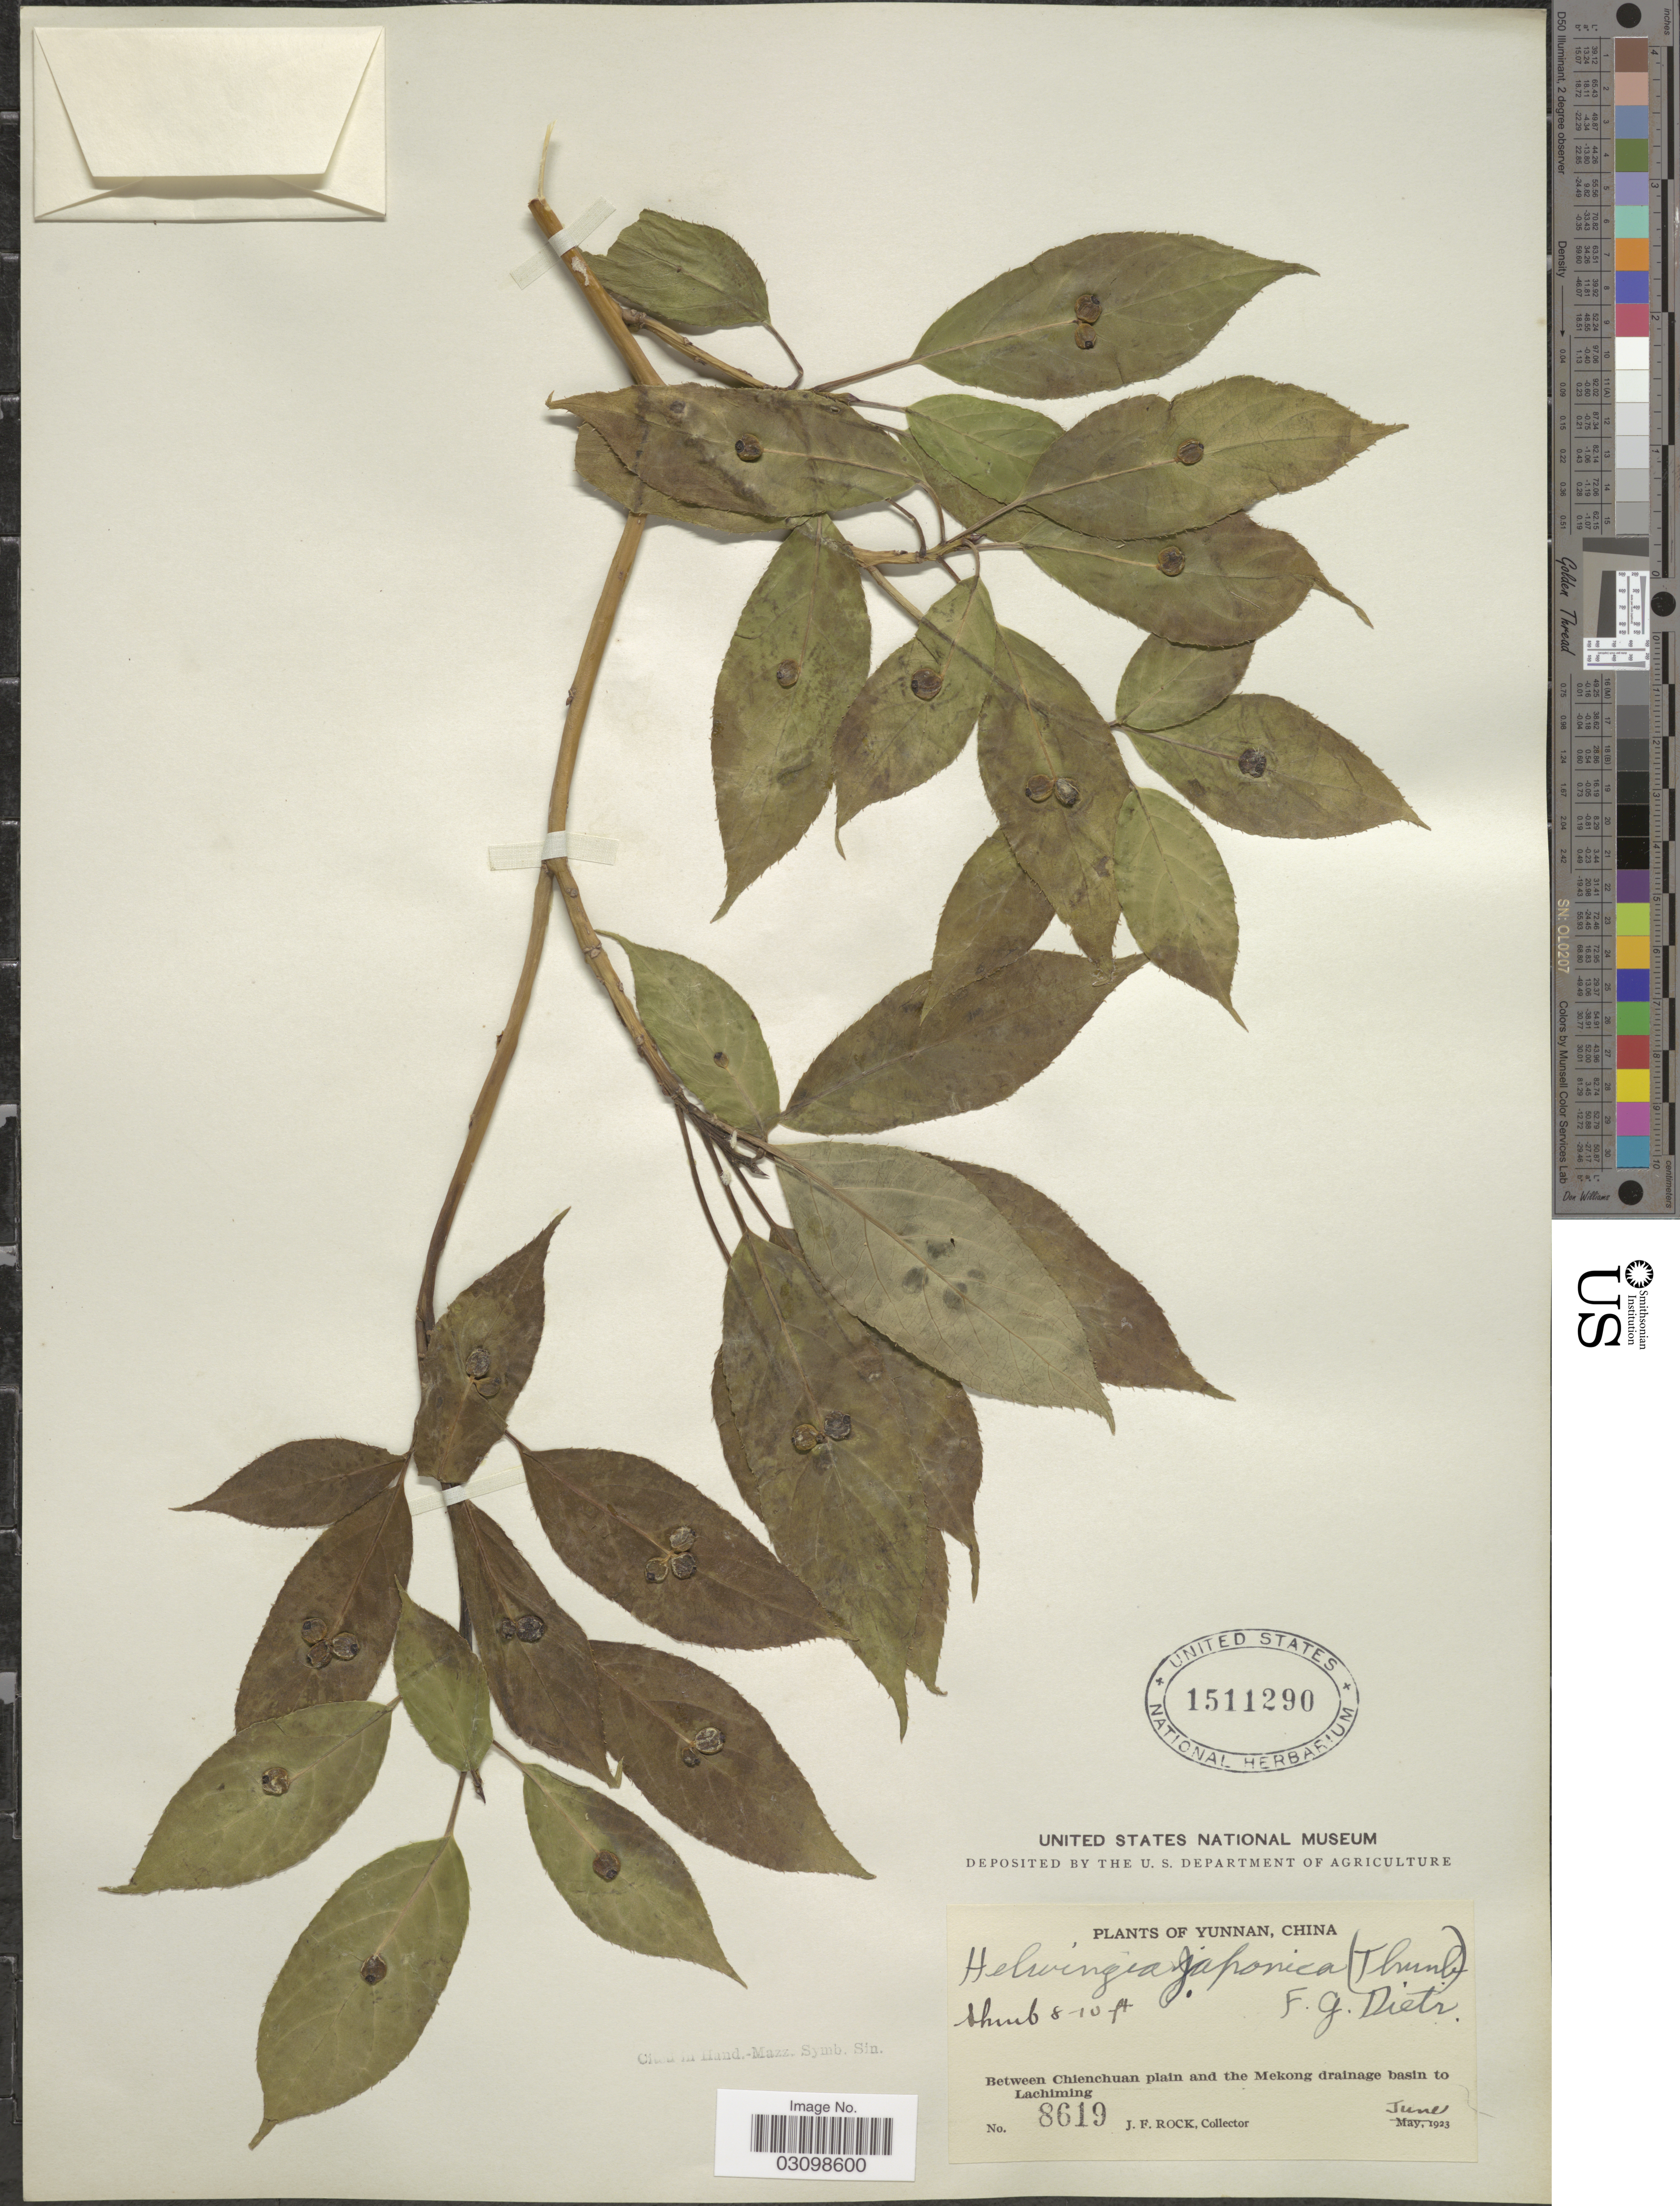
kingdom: Plantae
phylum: Tracheophyta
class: Magnoliopsida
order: Aquifoliales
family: Helwingiaceae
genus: Helwingia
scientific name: Helwingia japonica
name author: (Thunb.) Dietr.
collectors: J. Rock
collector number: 8619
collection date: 1923-06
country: China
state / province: Yunnan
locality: Between Chienchuan plain and the Mekong drainage basin to Lachiming.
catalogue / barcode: US 1511290